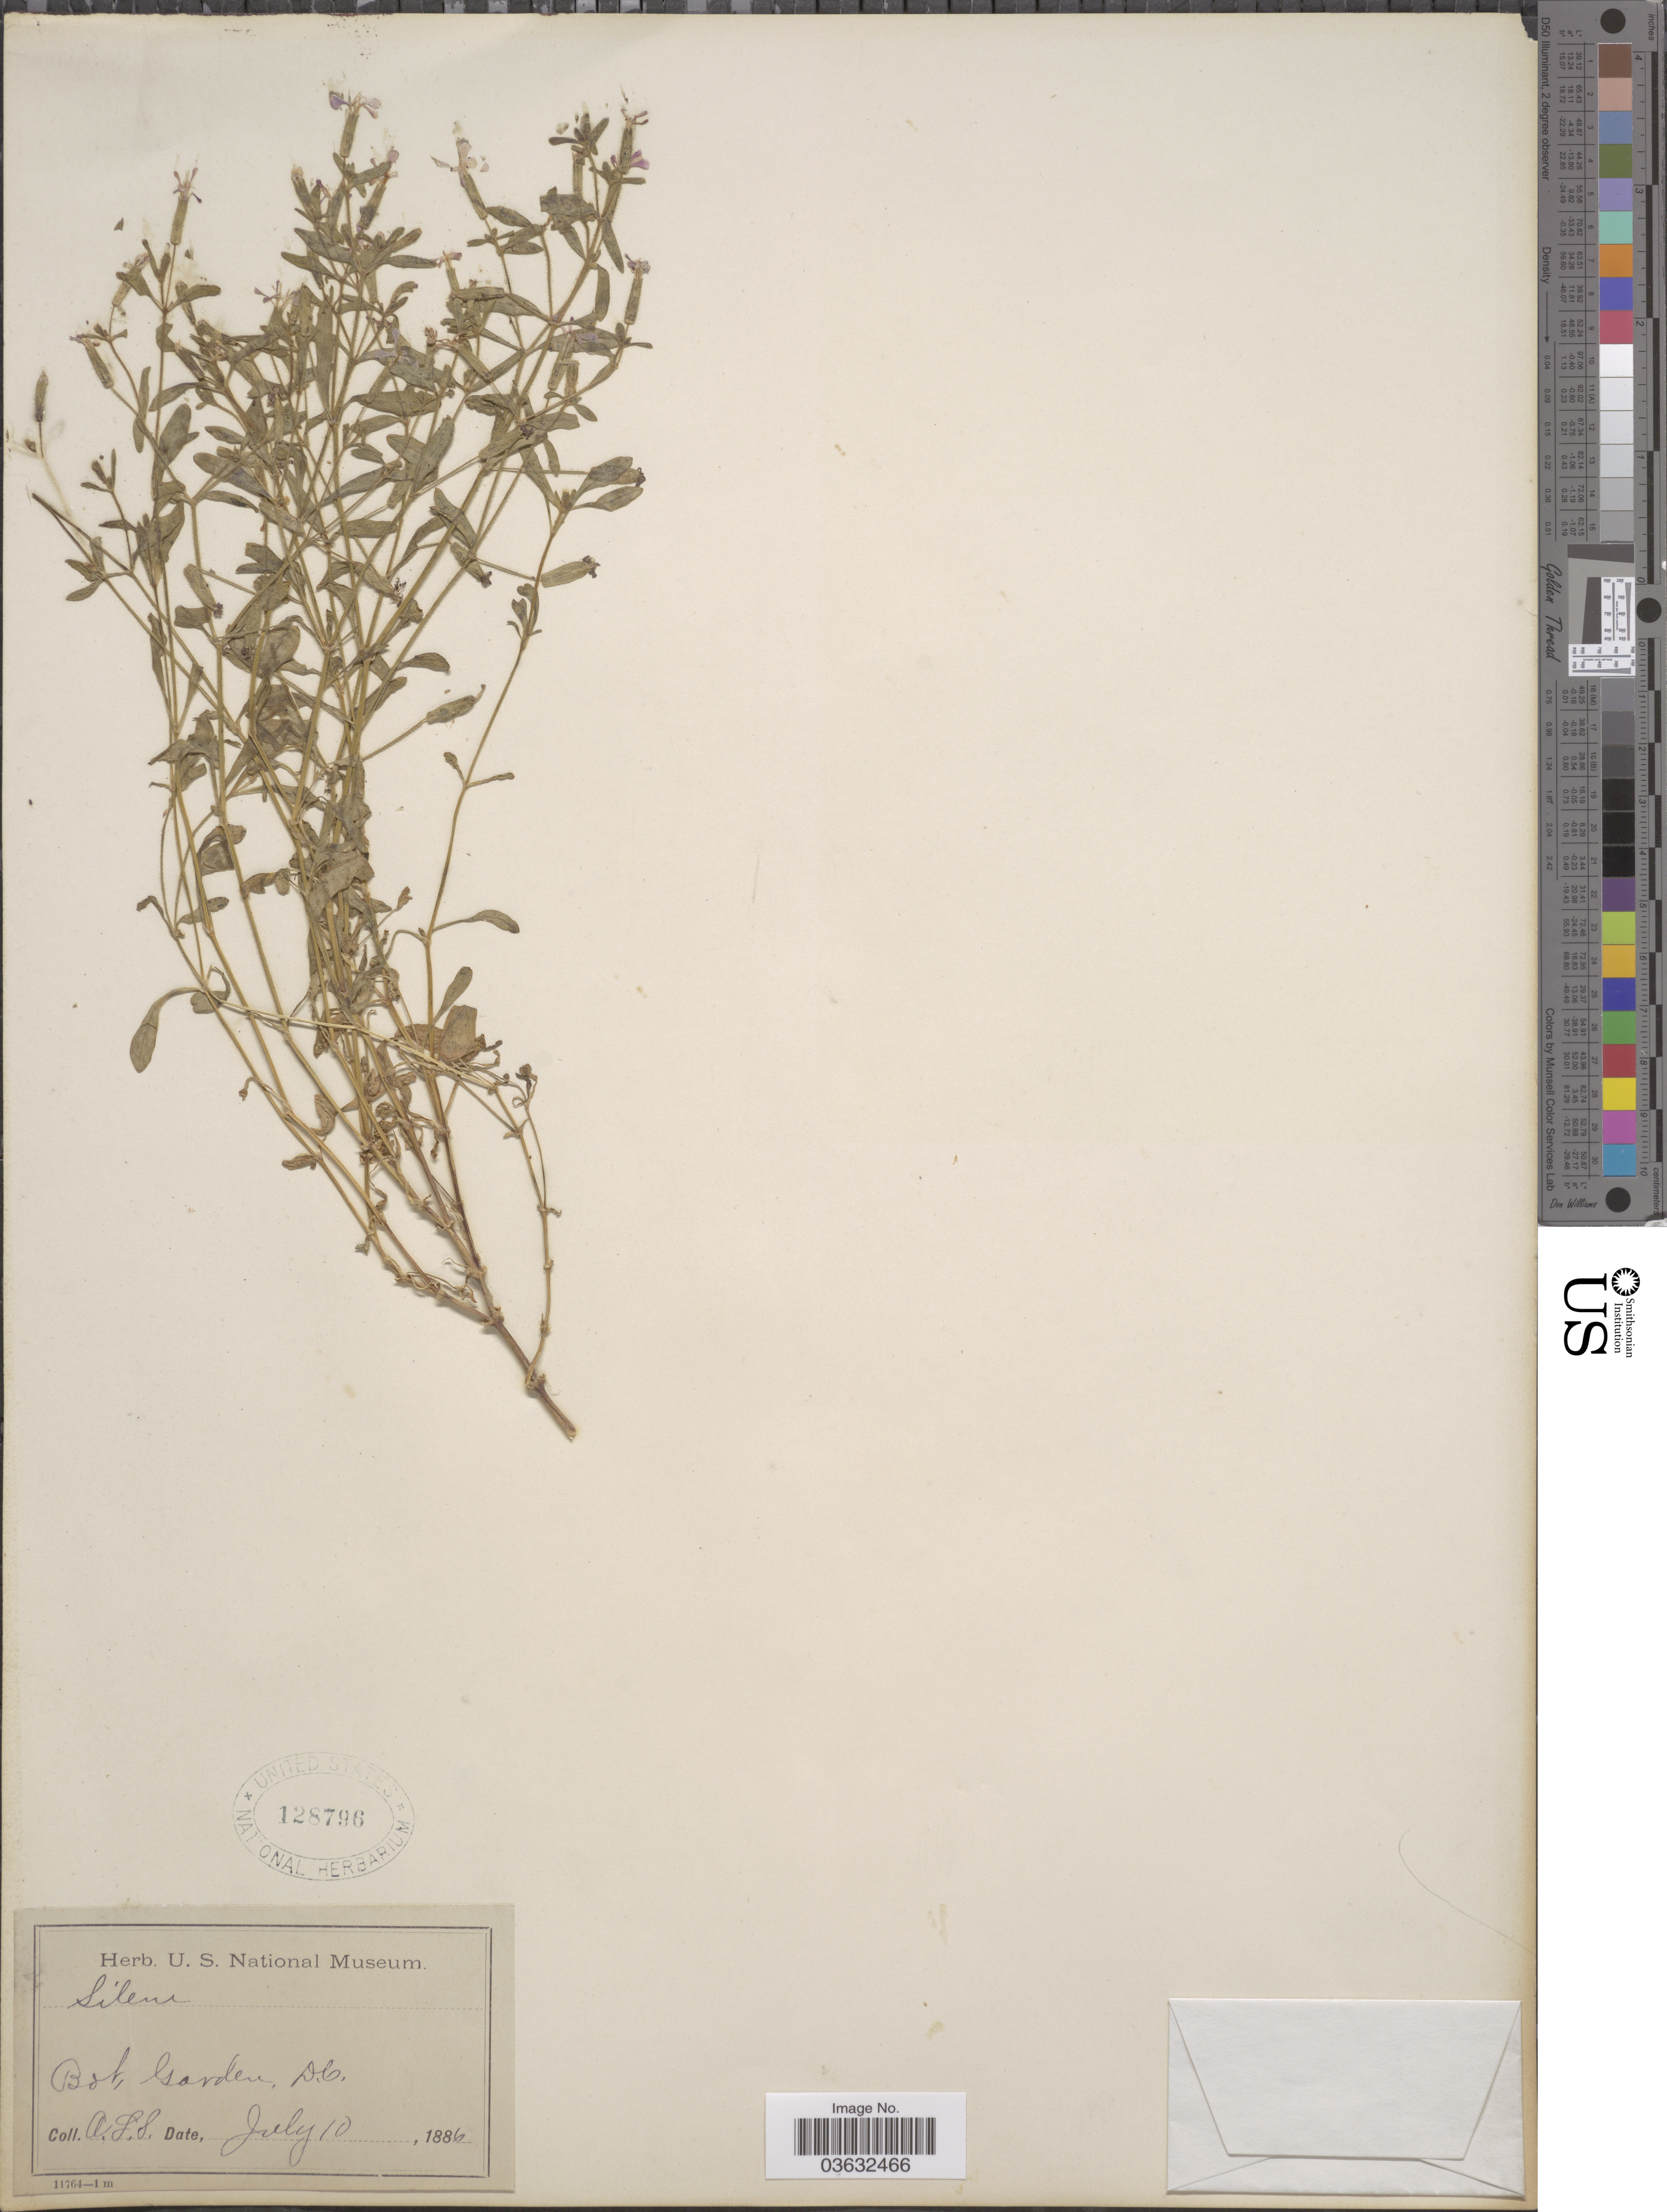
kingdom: Plantae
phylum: Tracheophyta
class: Magnoliopsida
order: Caryophyllales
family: Caryophyllaceae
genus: Silene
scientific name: Silene sp.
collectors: A.L.S.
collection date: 1886-07-10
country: United States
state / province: District of Columbia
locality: Bot. Garden.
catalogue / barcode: US 128796